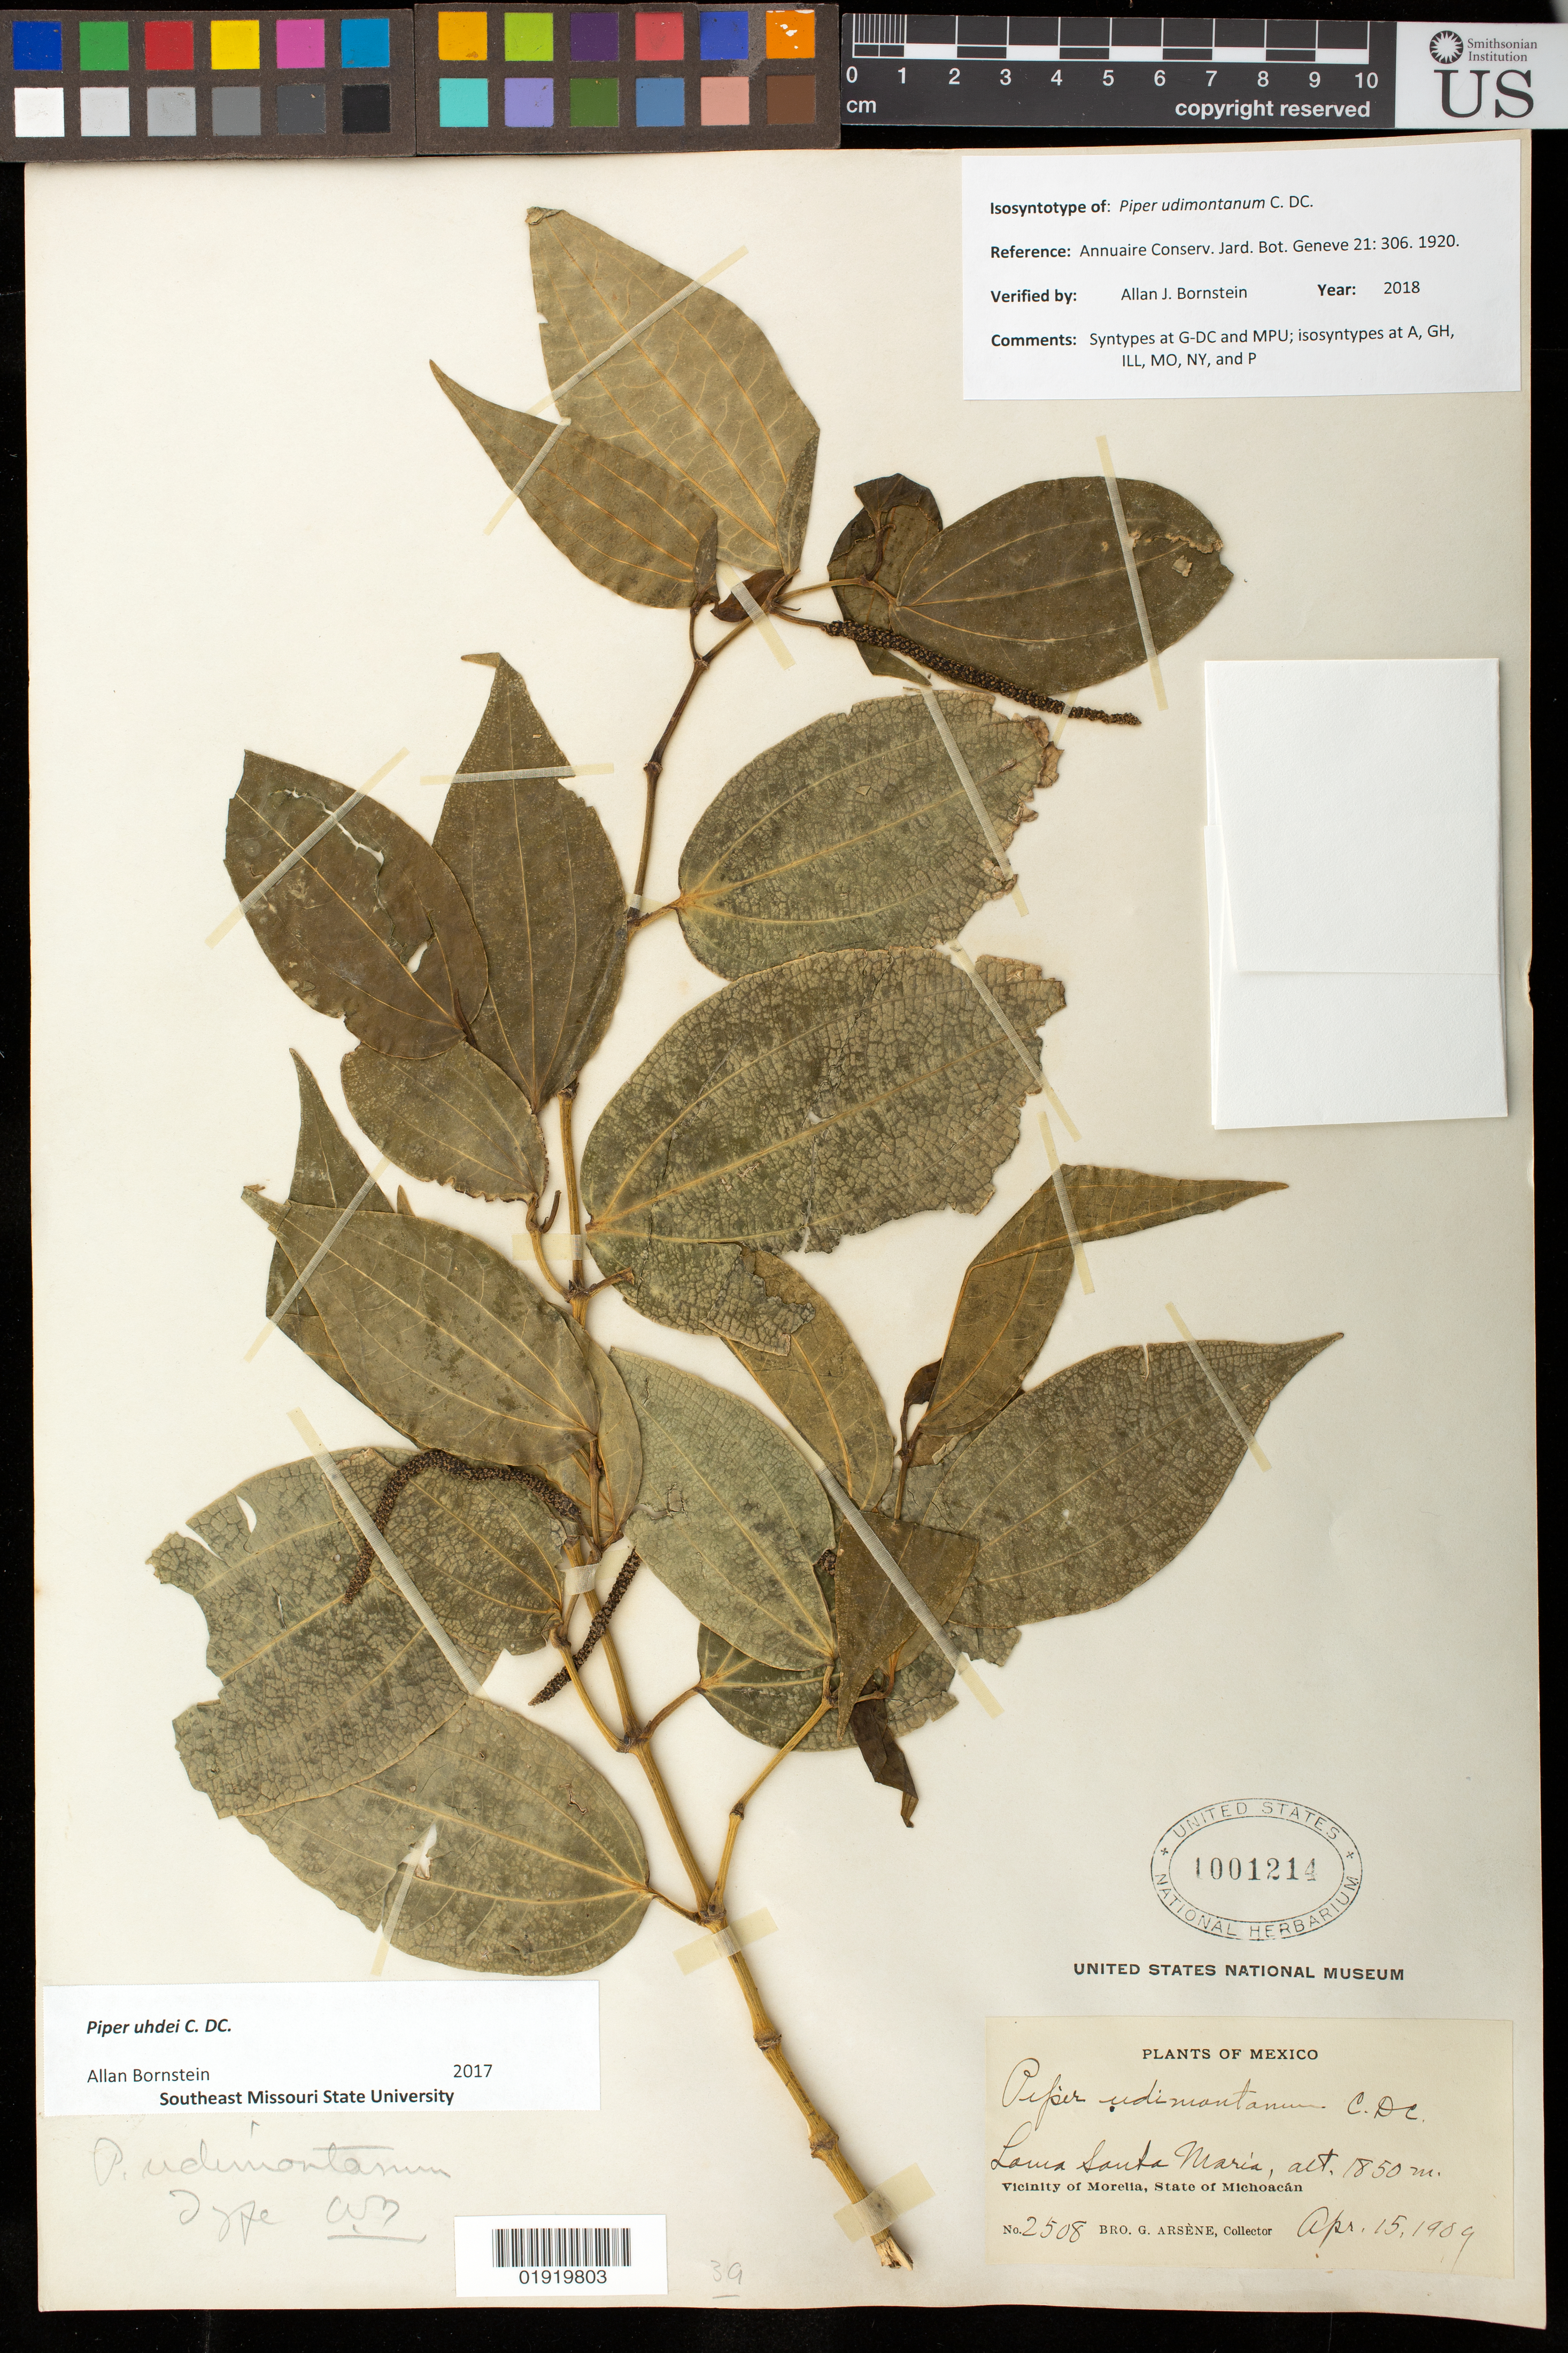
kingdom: Plantae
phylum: Tracheophyta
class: Magnoliopsida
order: Piperales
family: Piperaceae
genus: Piper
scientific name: Piper udimontanum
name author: C. DC.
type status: Isosyntype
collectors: Bro. G. Arsène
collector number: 2508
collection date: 1909-04-15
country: Mexico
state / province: Michoacán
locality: Loma Santa María. Vicinity of Morelia, State of Michoacán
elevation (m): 1850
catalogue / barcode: US 1001214